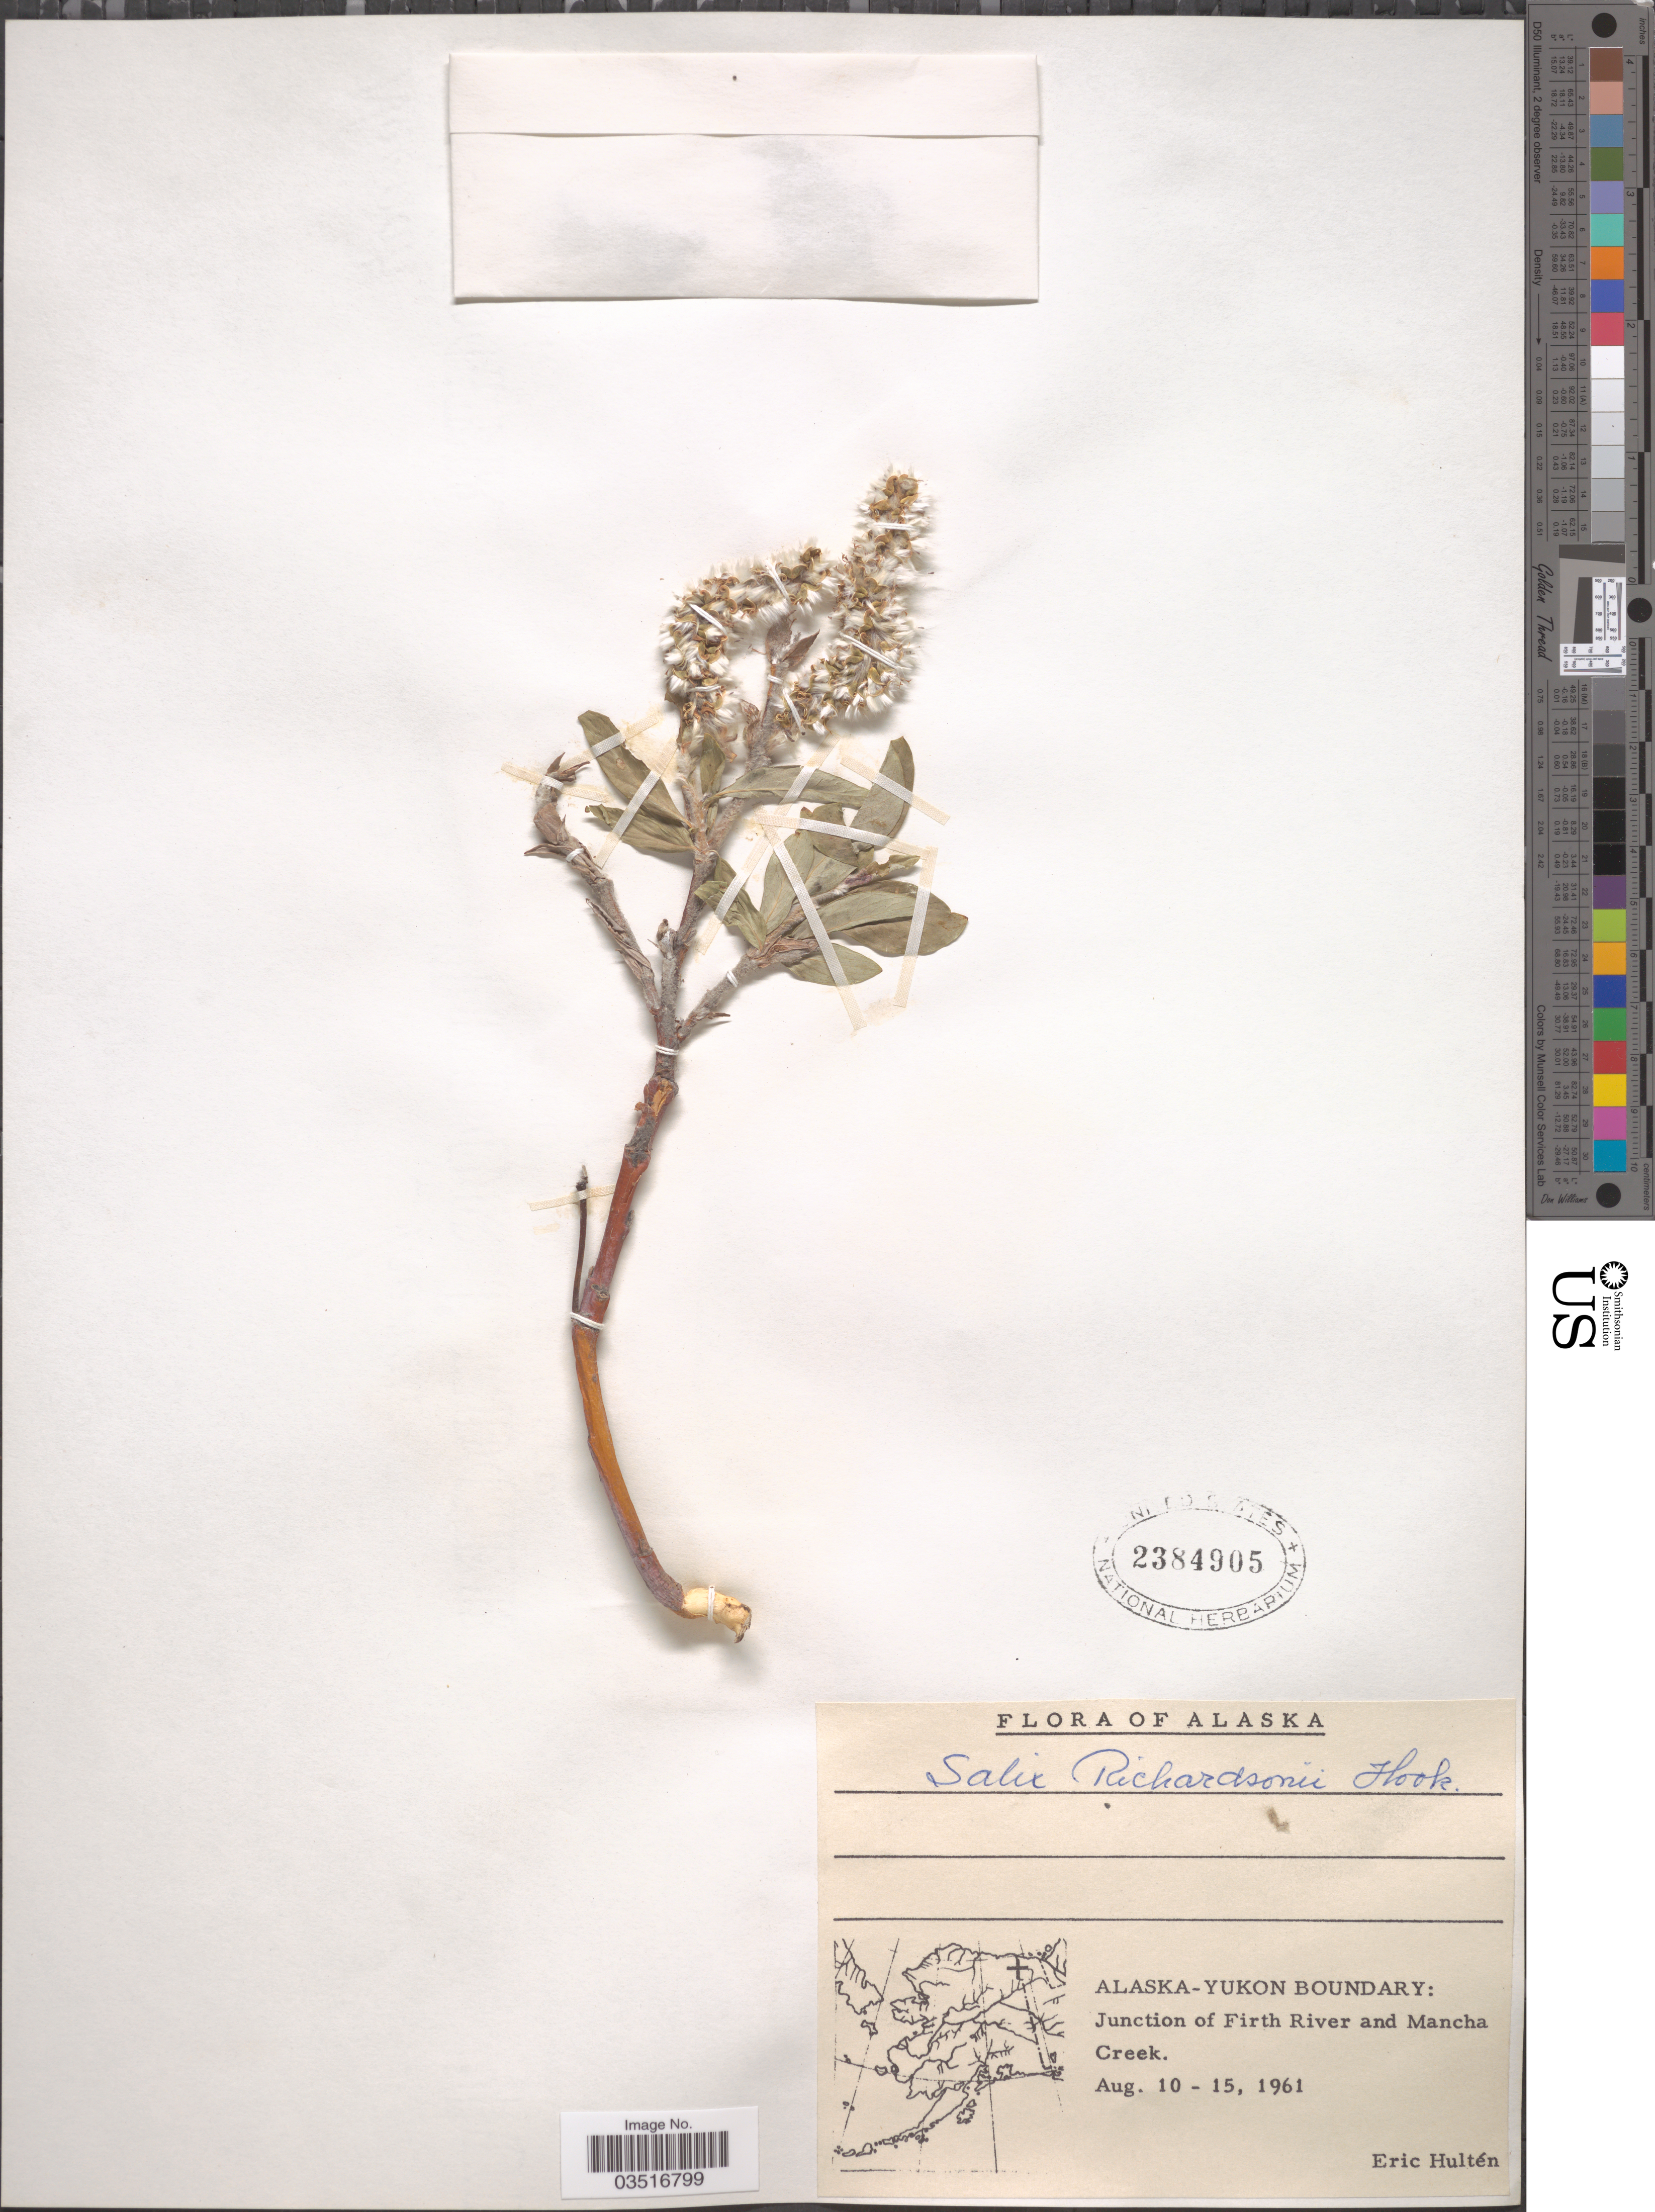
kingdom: Plantae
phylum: Tracheophyta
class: Magnoliopsida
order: Malpighiales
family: Salicaceae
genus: Salix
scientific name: Salix richardsonii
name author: Hook.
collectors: E. G. Hultén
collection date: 1961-08-10/1961-08-15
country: United States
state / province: Alaska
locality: Alaska - Yukon Boundary. Junction of Firth River and Mancha Creek.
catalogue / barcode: US 2384905